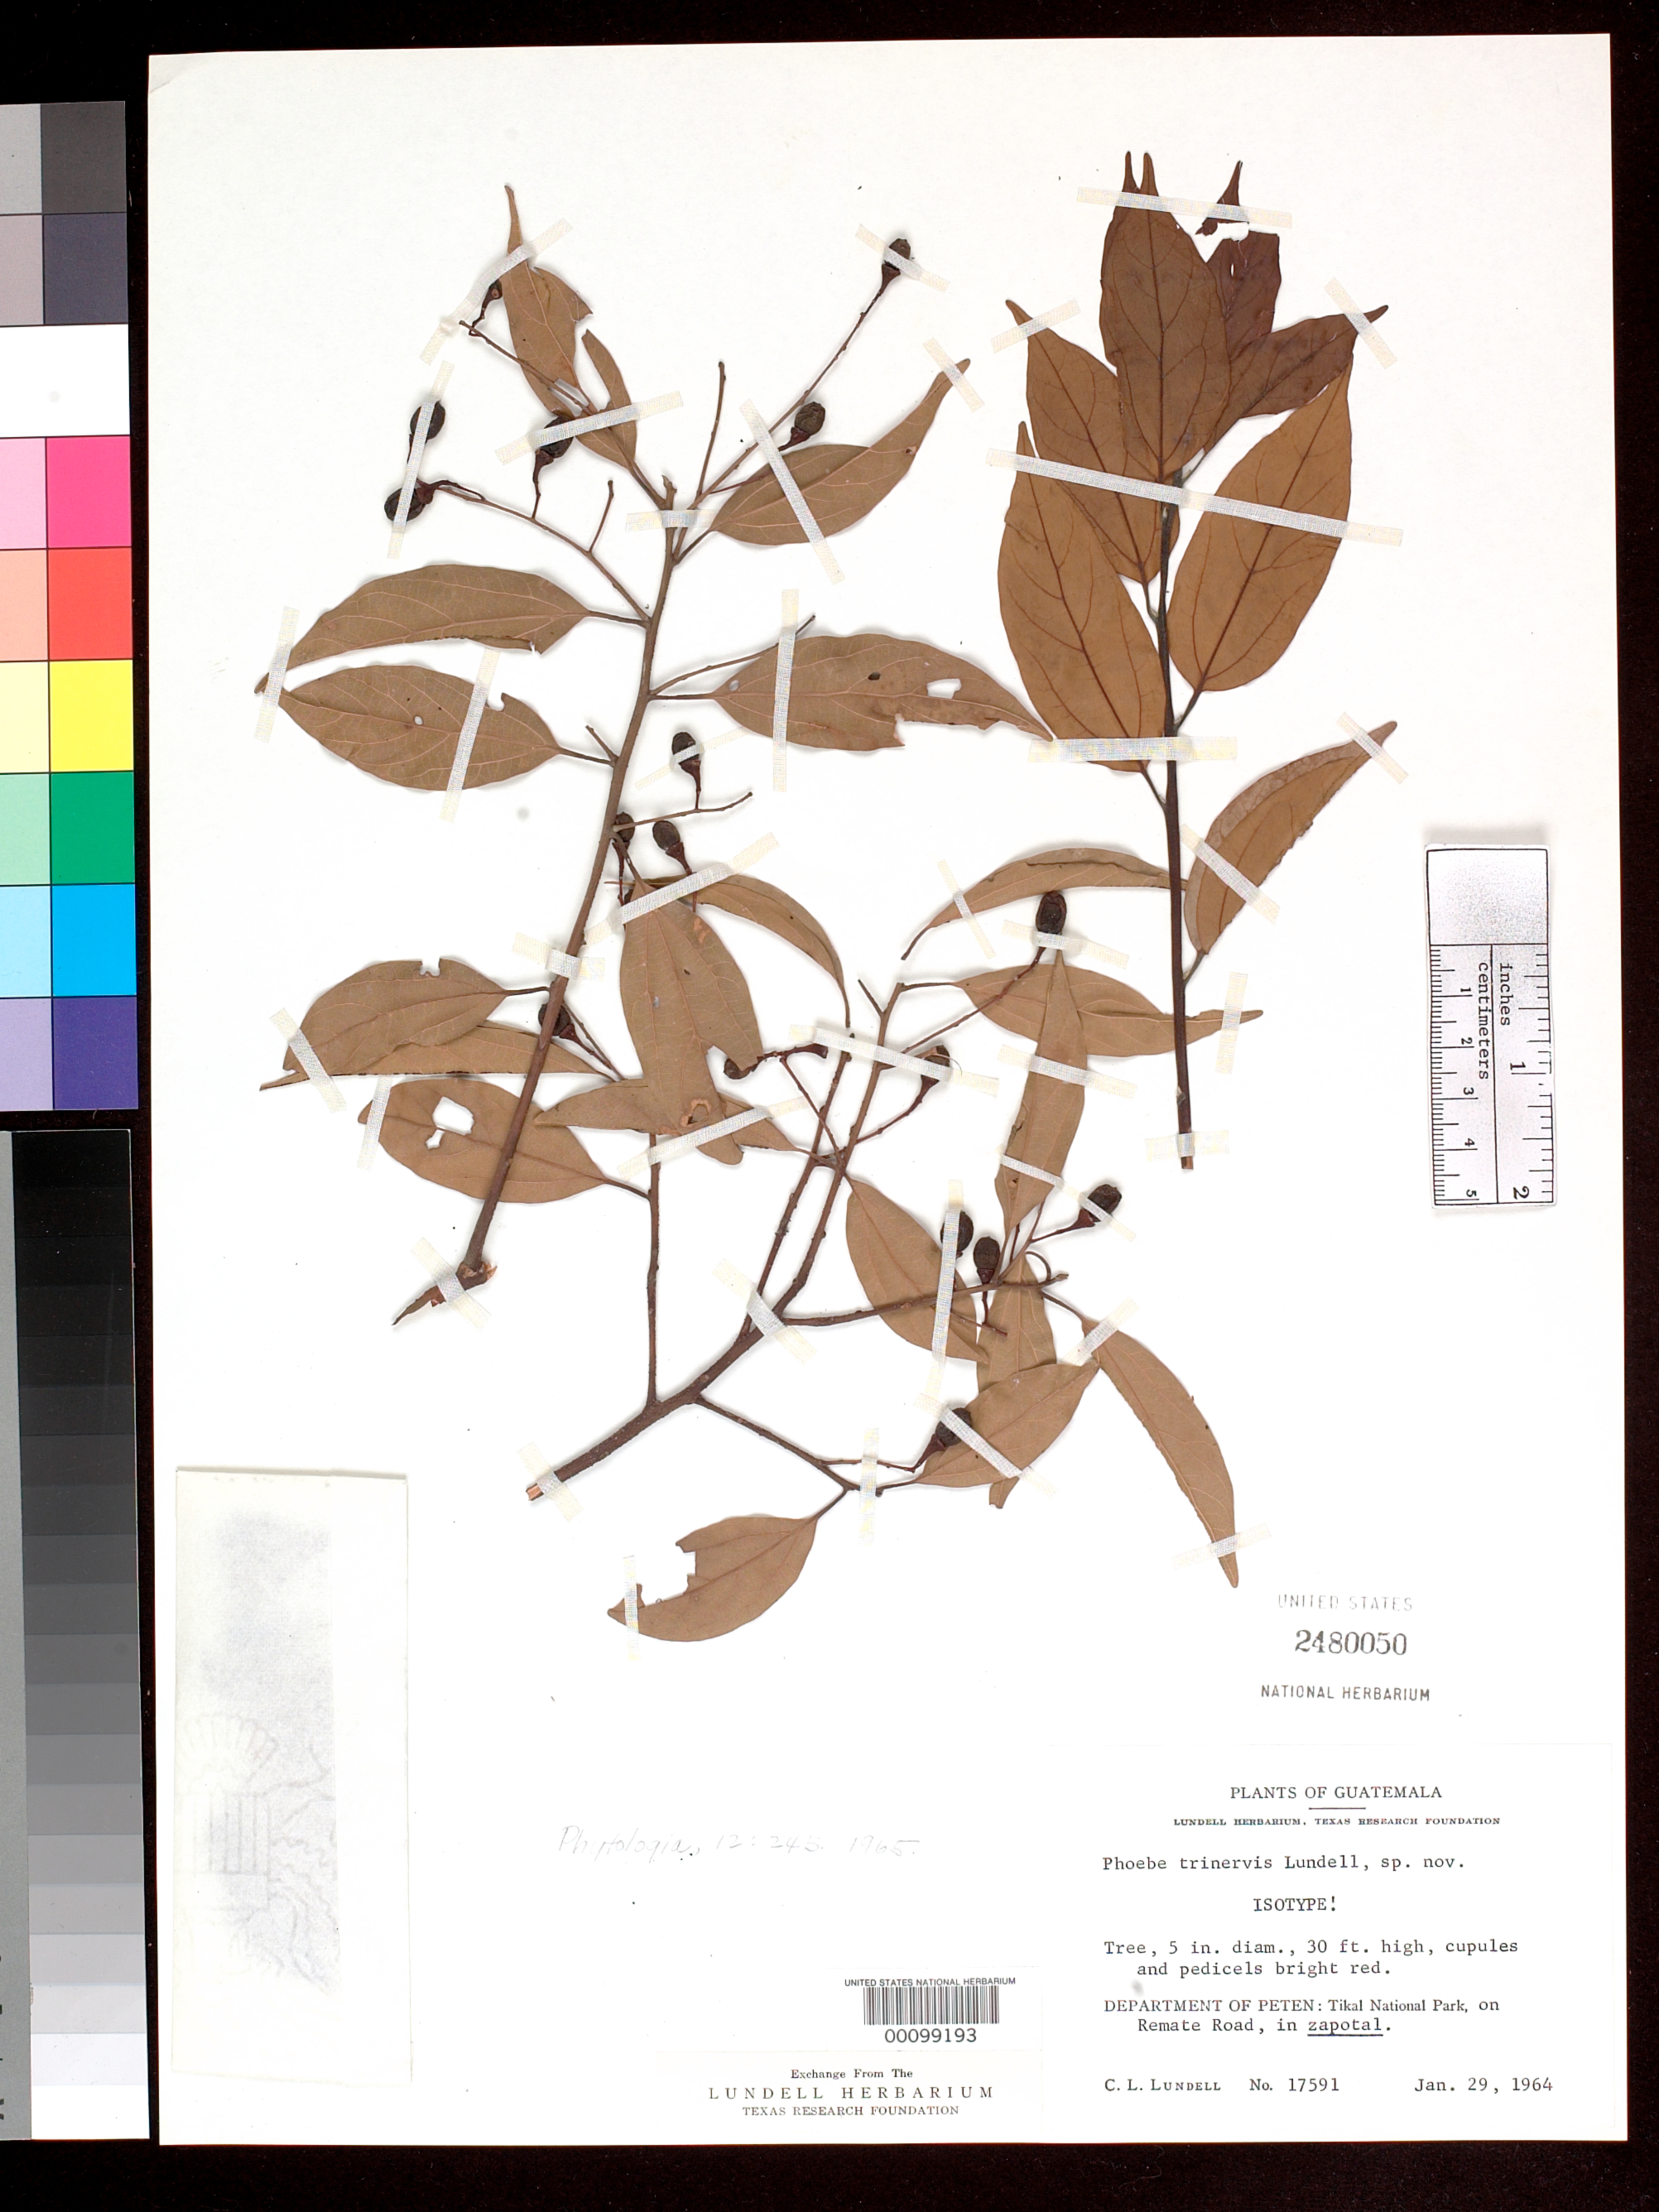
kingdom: Plantae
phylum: Tracheophyta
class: Magnoliopsida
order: Laurales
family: Lauraceae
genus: Phoebe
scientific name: Phoebe trinervis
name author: Lundell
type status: Isotype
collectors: C. L. Lundell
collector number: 17591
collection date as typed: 29 Jan 1964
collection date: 1964-01-29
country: Guatemala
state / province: El Petén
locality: Tikal National Park, on Remate road.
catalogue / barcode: US 2480050